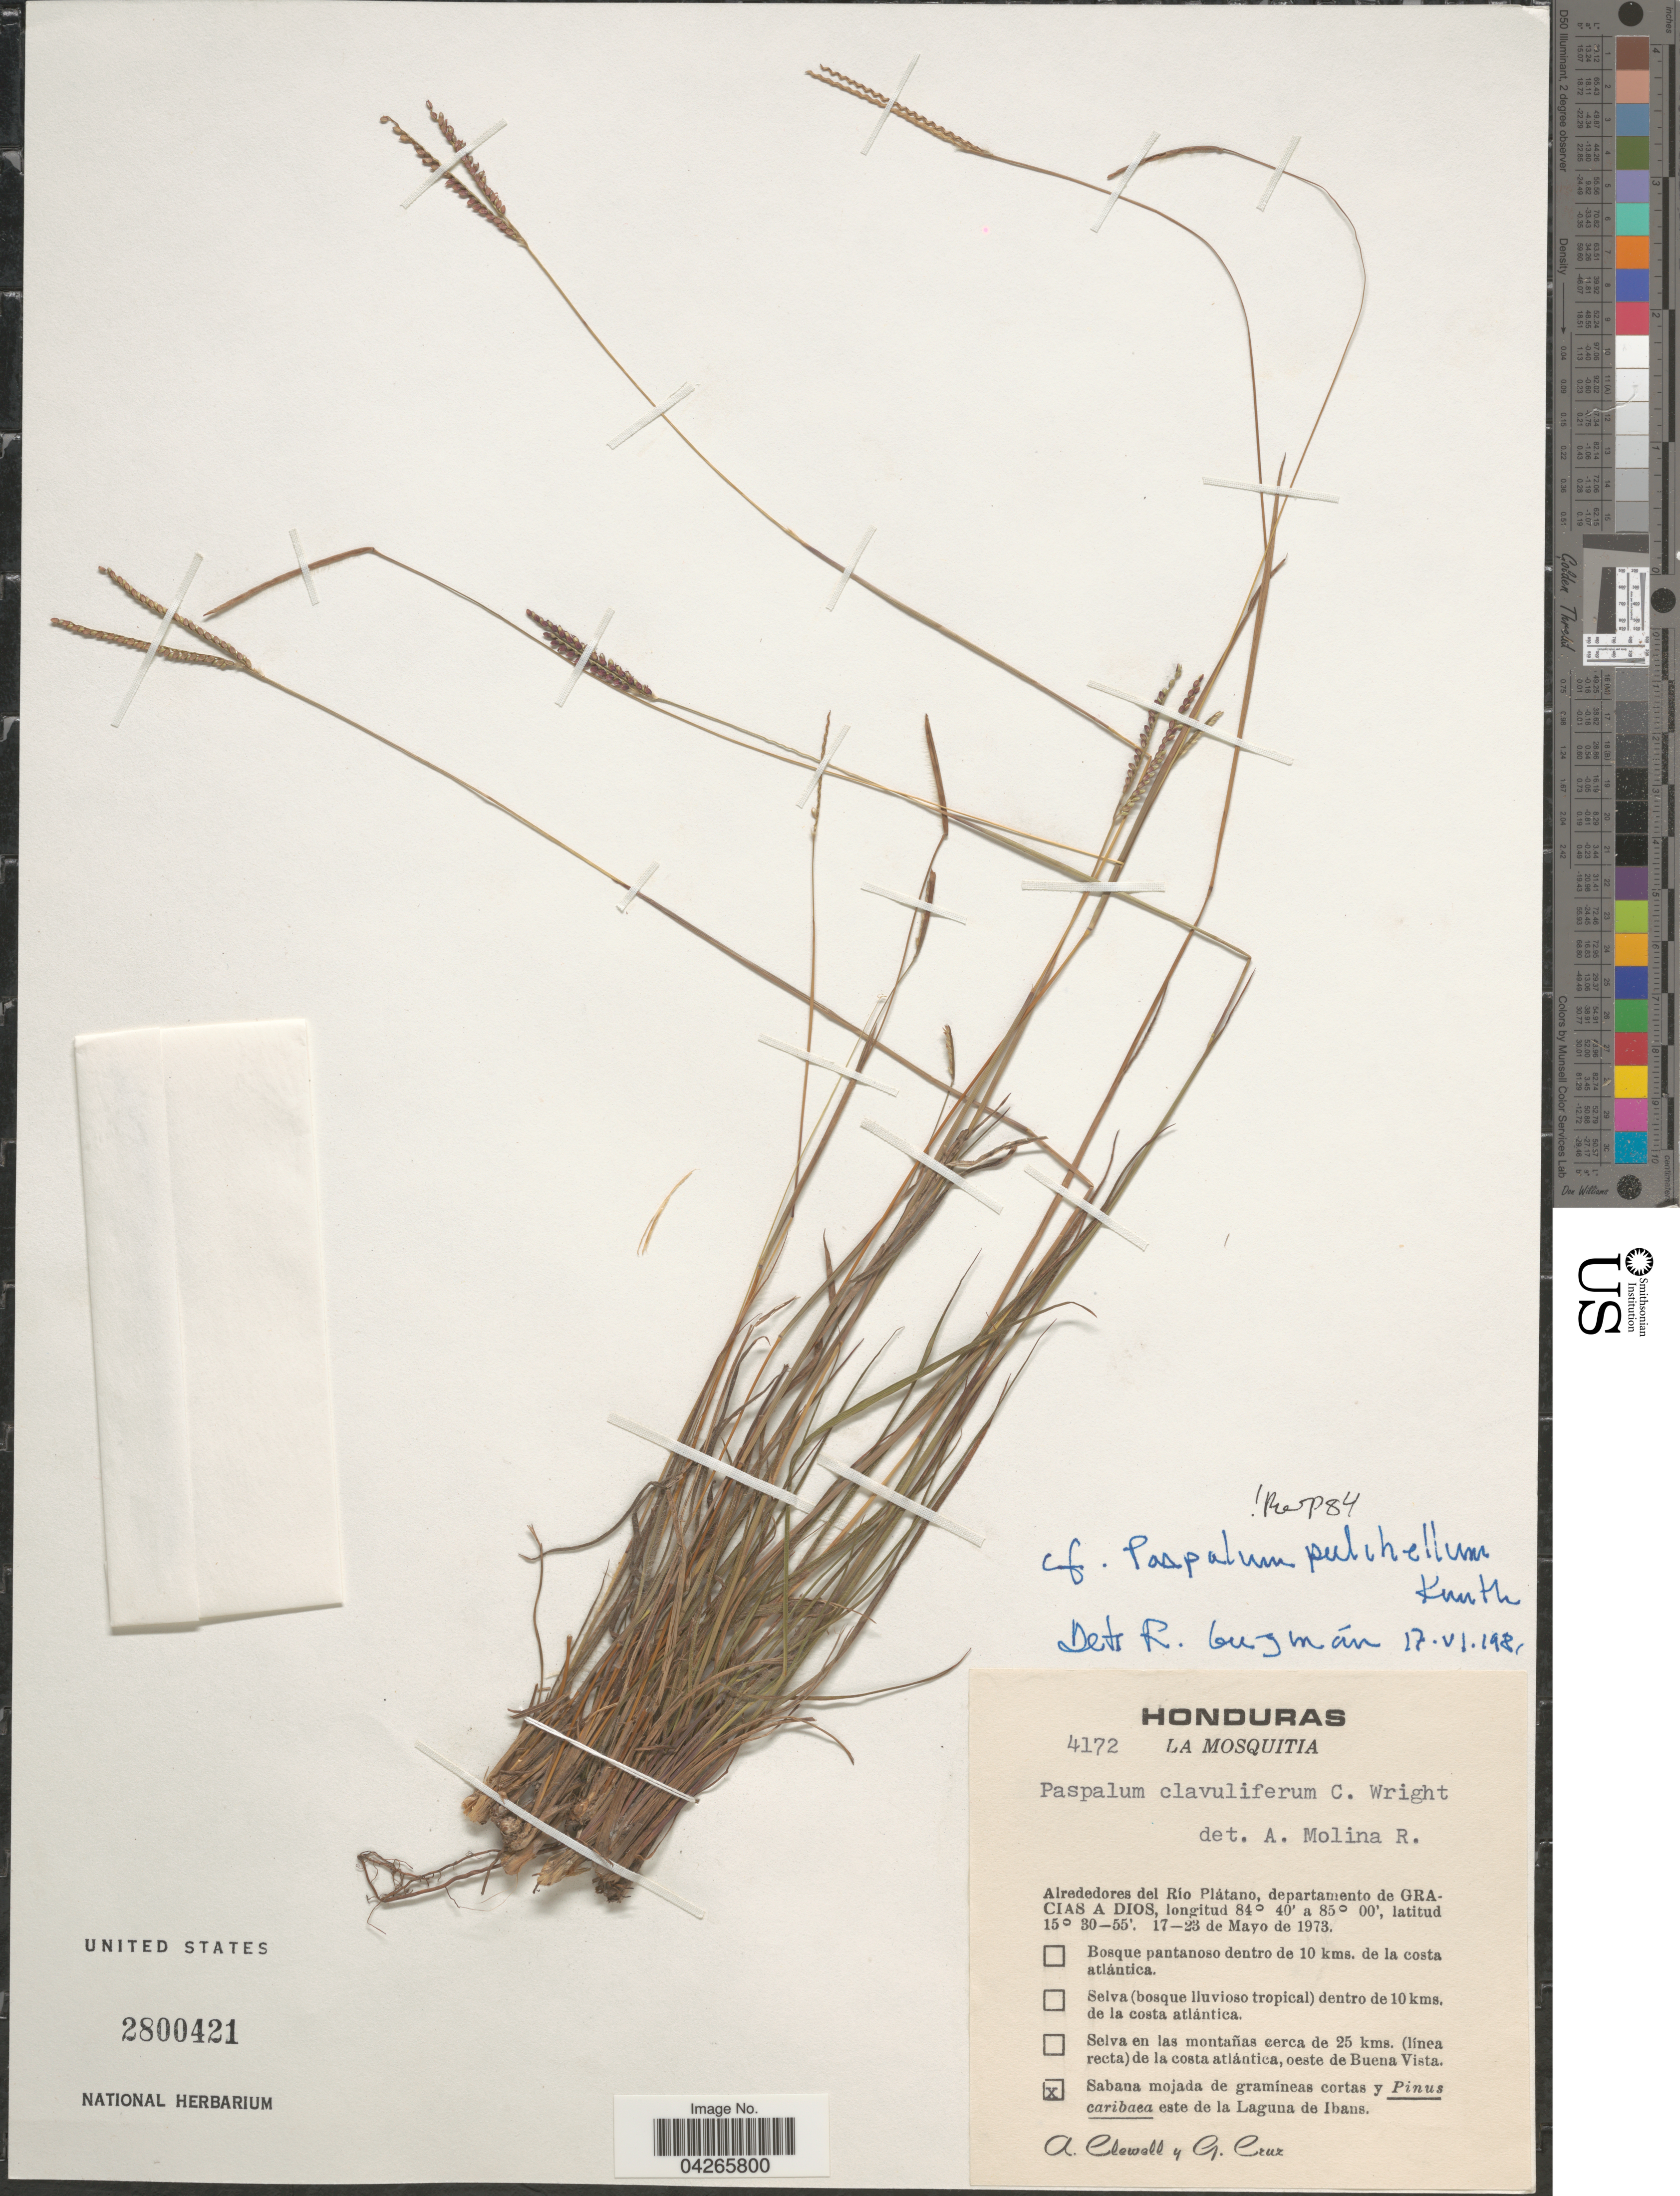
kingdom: Plantae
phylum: Tracheophyta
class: Liliopsida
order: Poales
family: Poaceae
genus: Paspalum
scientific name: Paspalum pulchellum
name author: Kunth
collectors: A. Clewell & G. Cruz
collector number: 4172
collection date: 1973-05-17/1973-05-23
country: Honduras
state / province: Gracias de Dios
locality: La Mosquitia. Alrededores del Río Plátino, departamento de Gracias A Dios.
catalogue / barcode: US 2800421